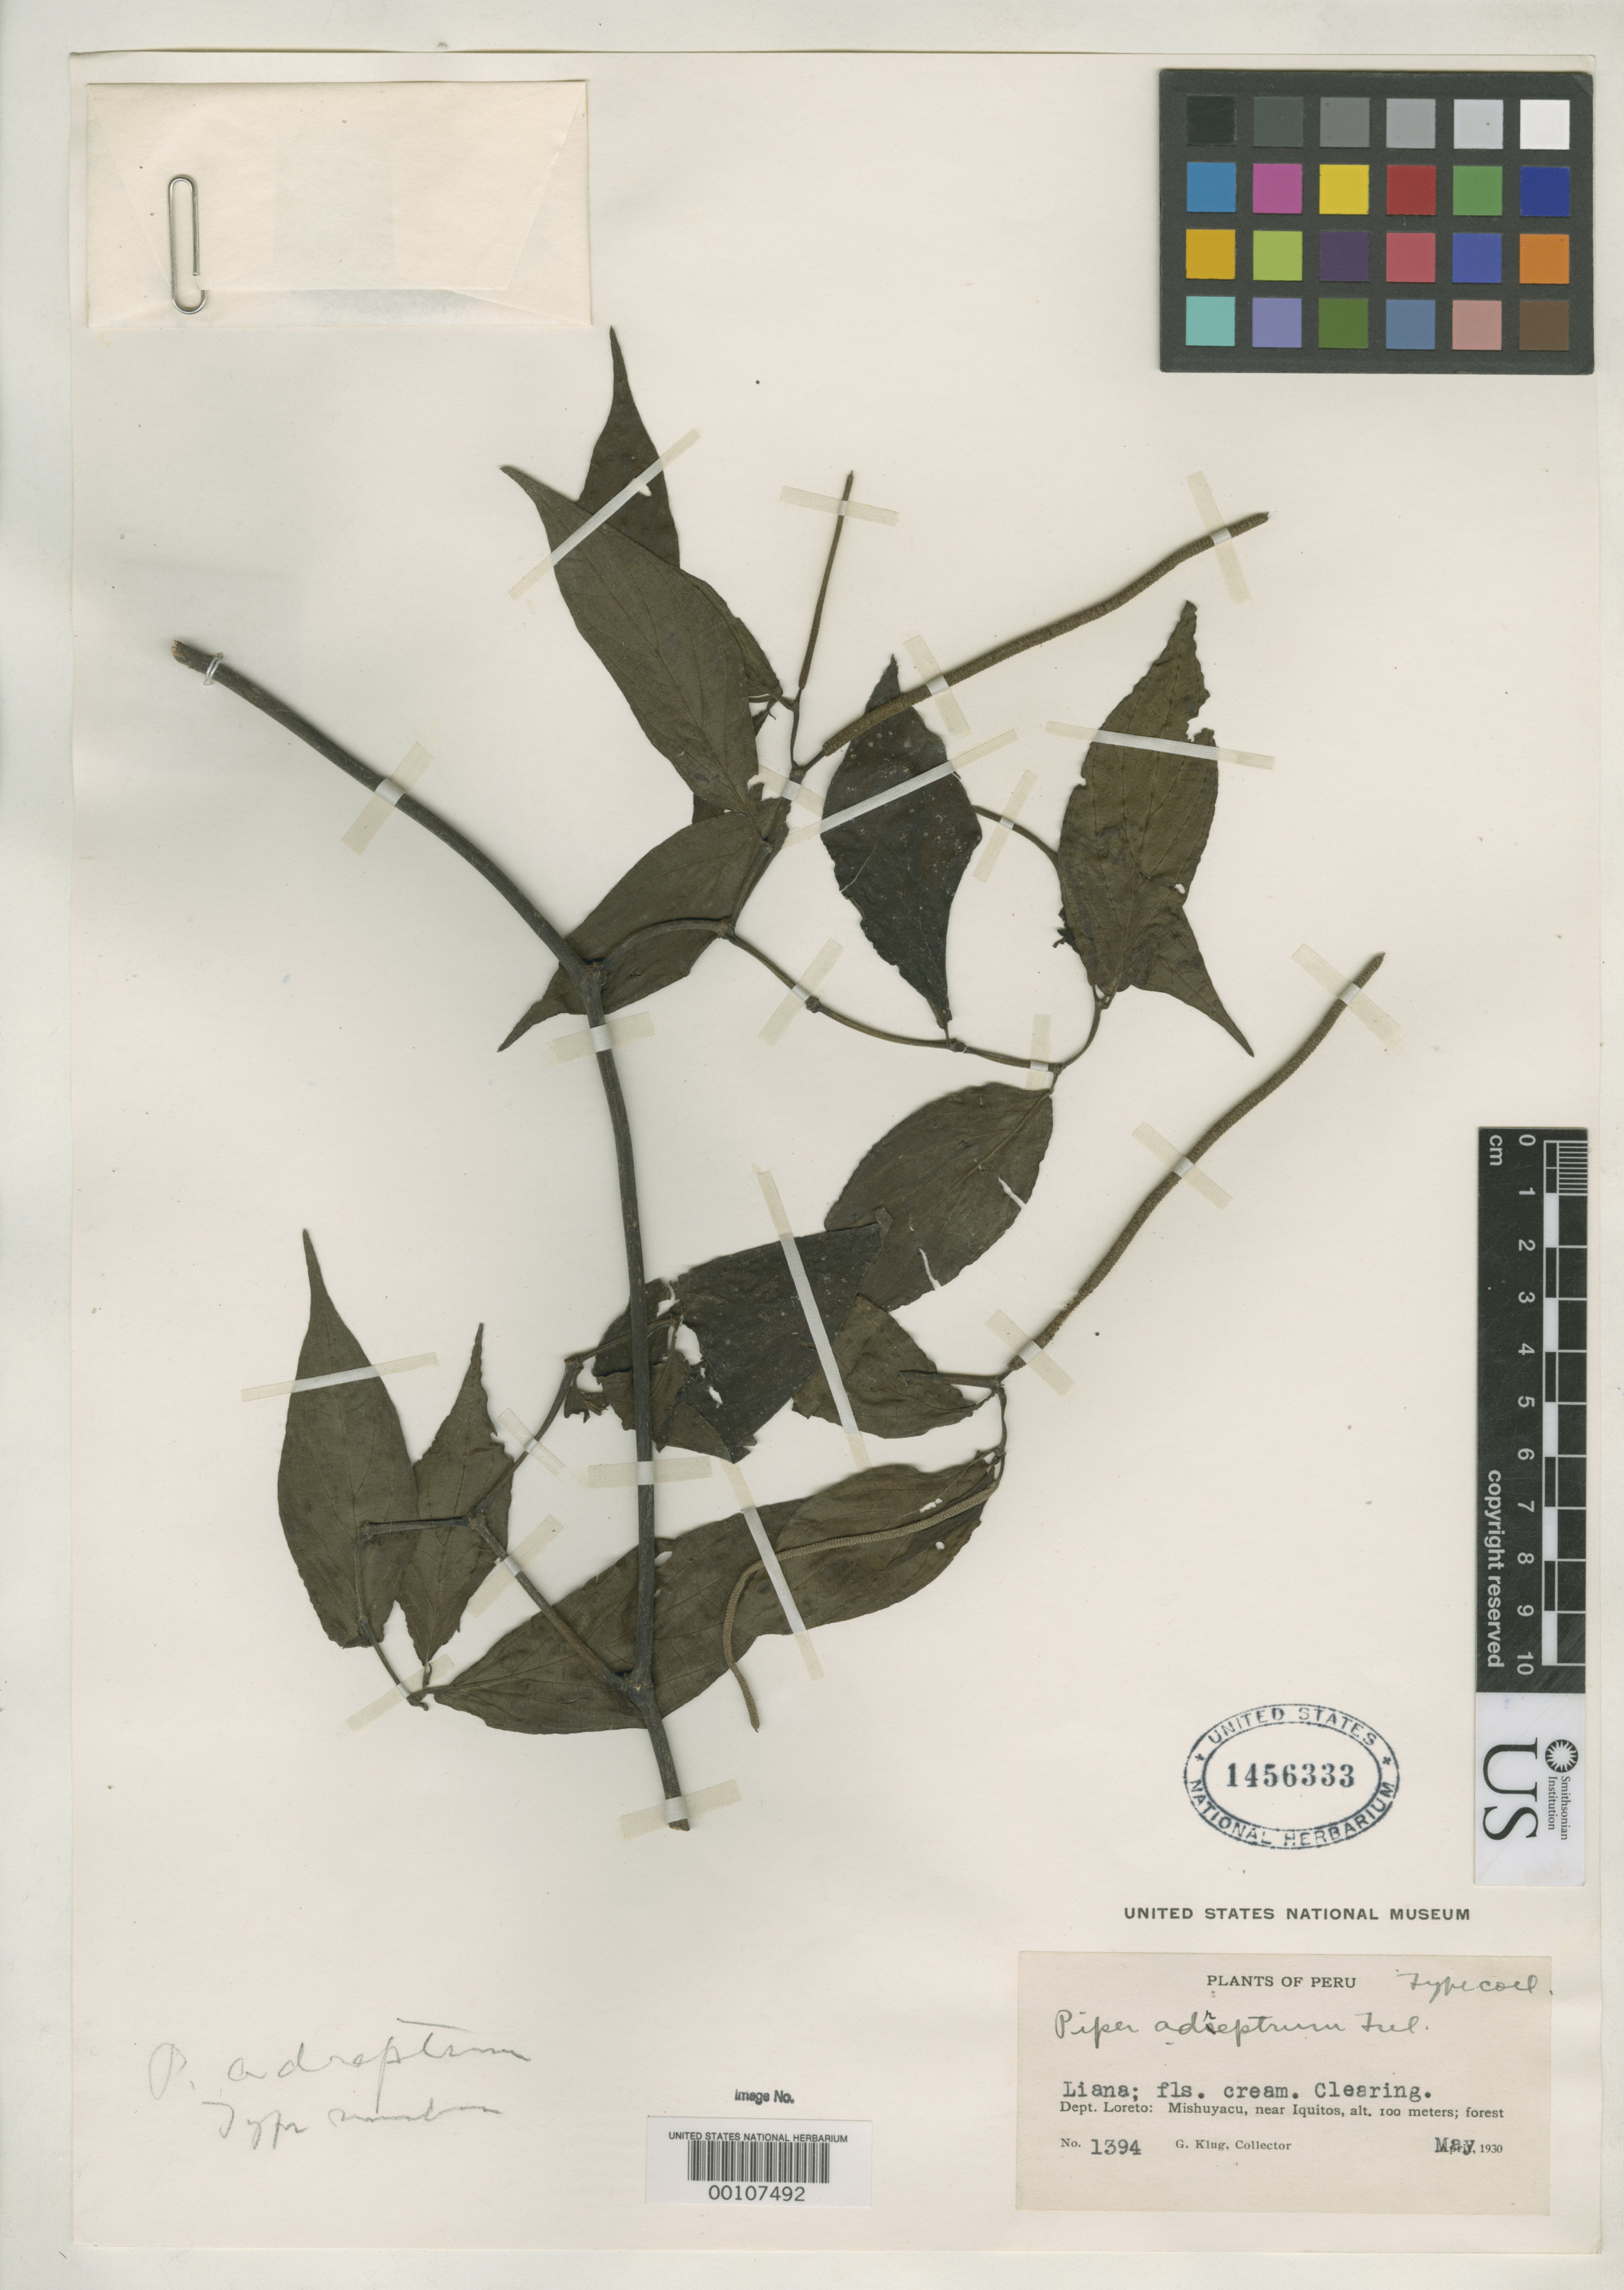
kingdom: Plantae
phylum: Tracheophyta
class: Magnoliopsida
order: Piperales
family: Piperaceae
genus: Piper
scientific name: Piper adreptum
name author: Trel. in J.F. Macbr.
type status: Isotype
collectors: G. Klug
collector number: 1394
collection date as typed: May 1930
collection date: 1930-05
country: Peru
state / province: Loreto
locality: Mishuyacu, near Iquitos.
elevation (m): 100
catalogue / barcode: US 1456333